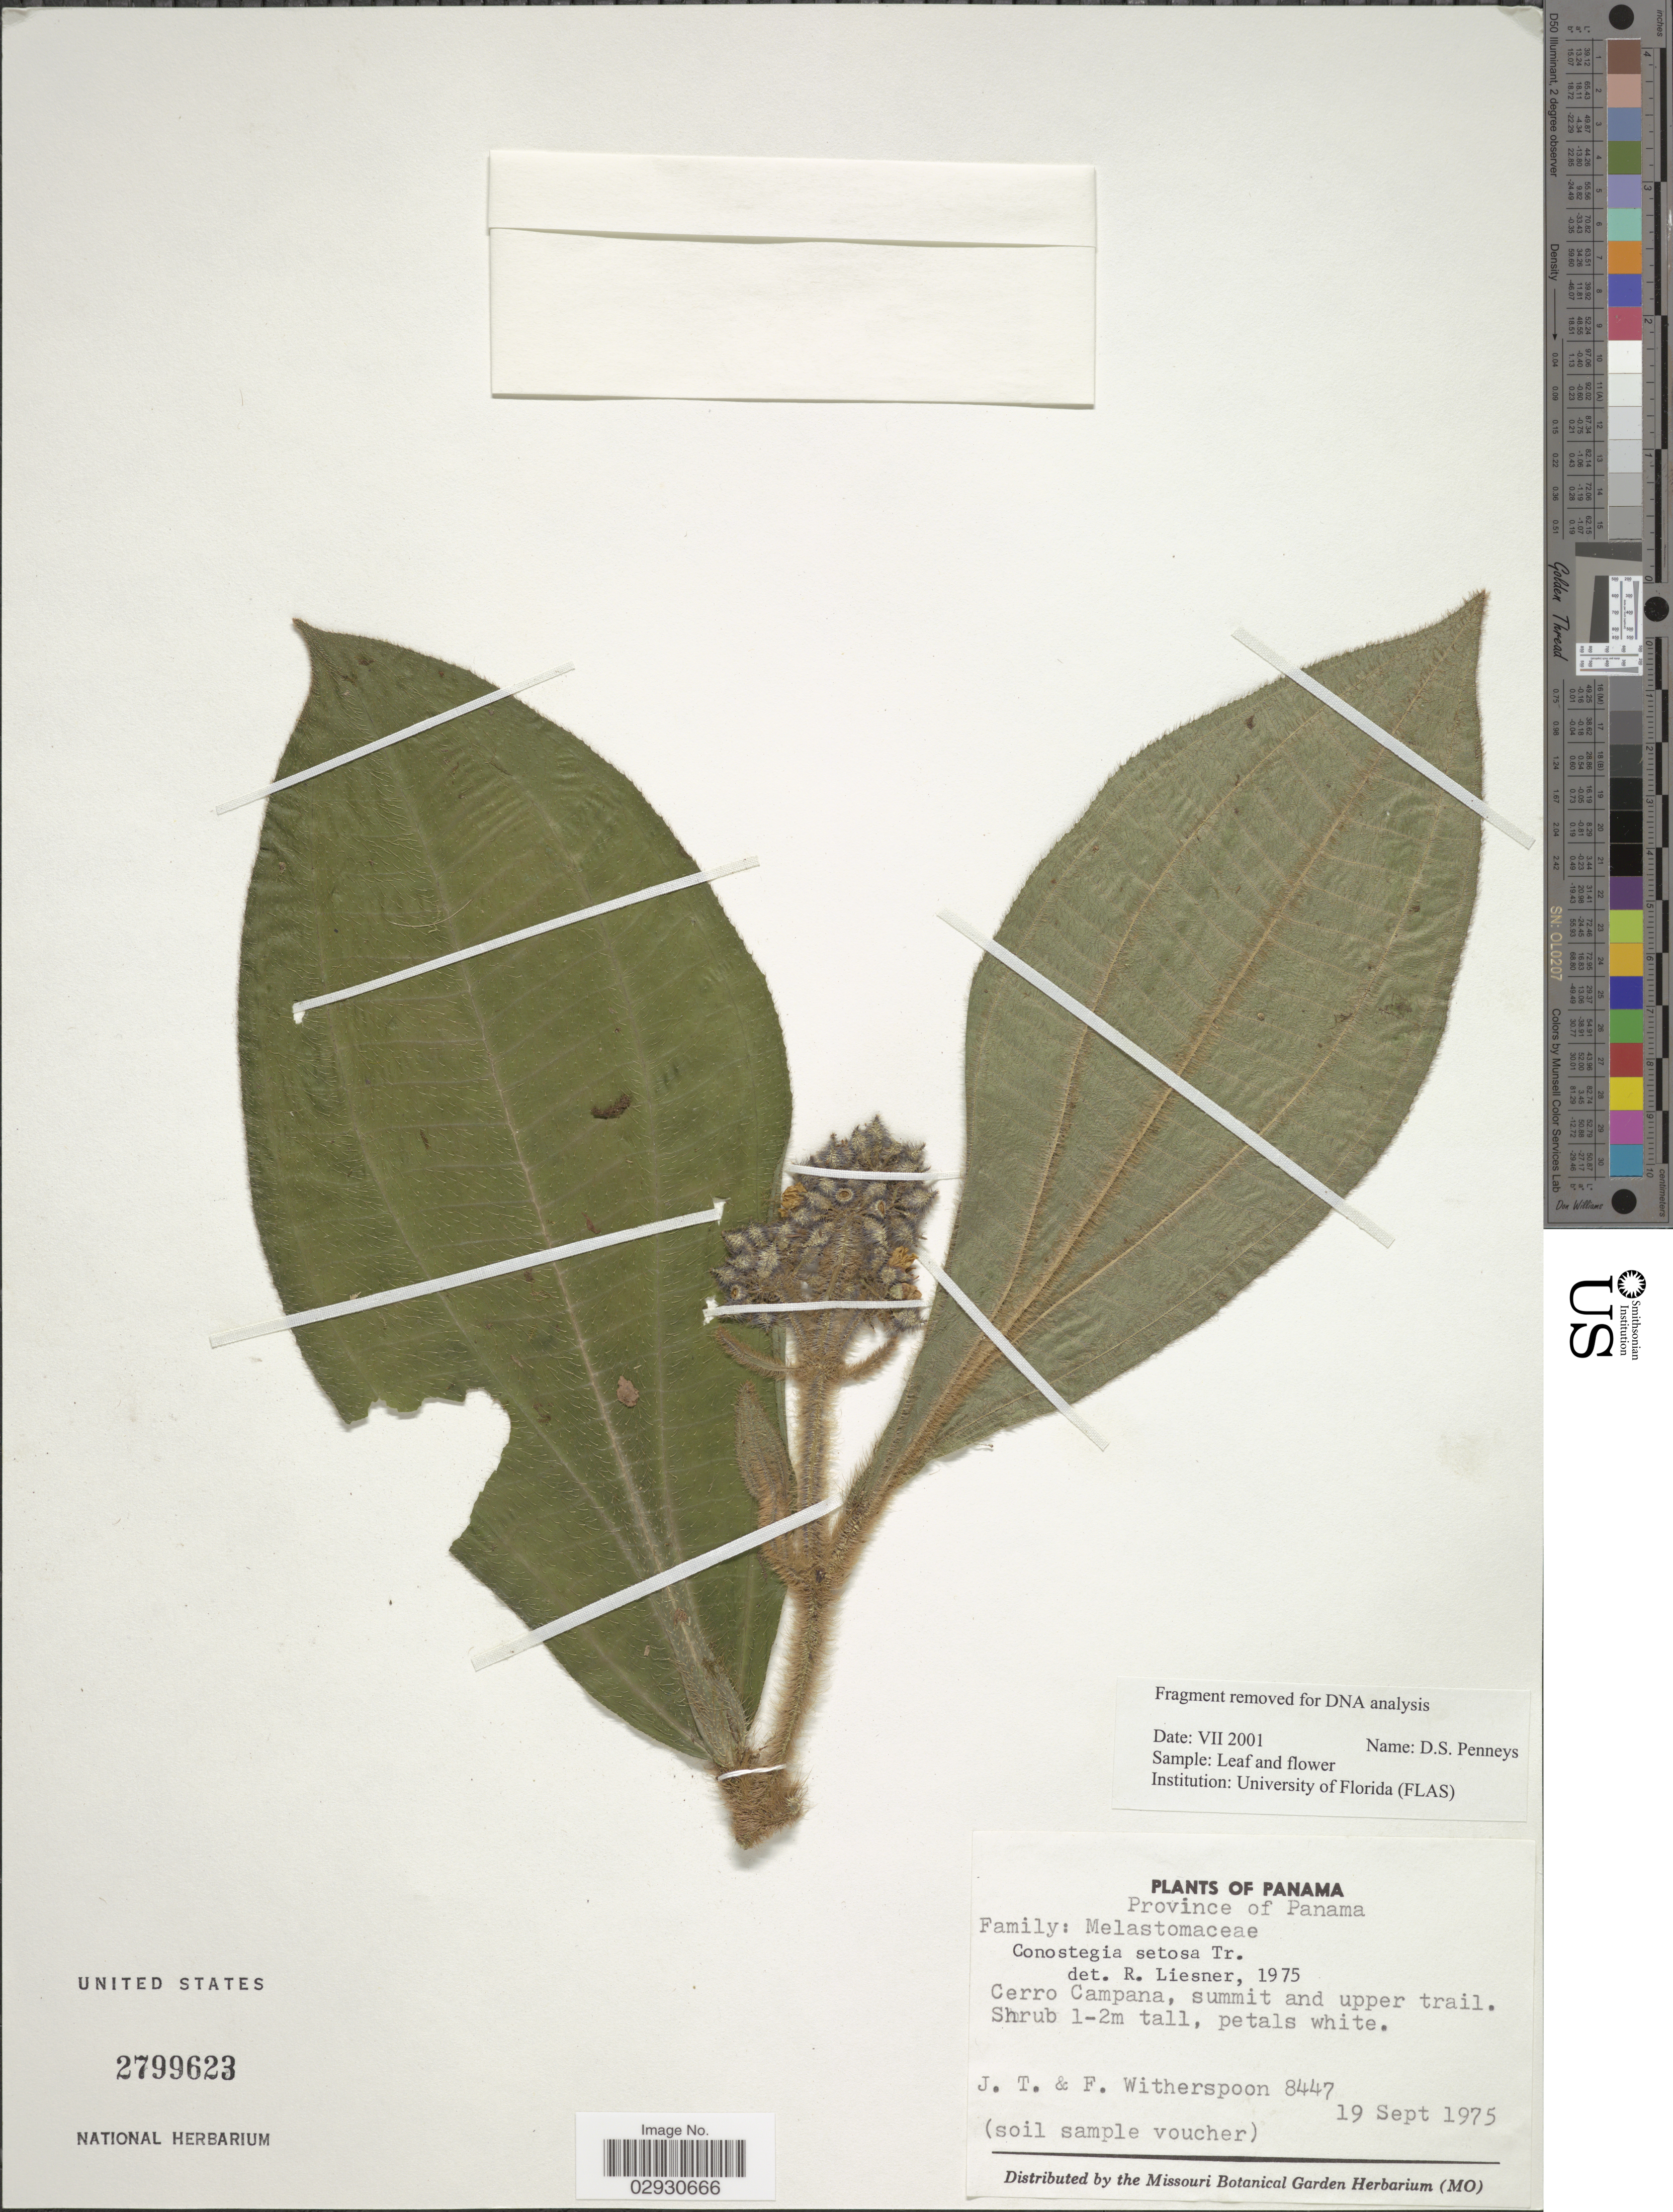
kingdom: Plantae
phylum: Tracheophyta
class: Magnoliopsida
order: Myrtales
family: Melastomataceae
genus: Conostegia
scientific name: Conostegia setosa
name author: Triana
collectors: J. Witherspoon & F. Witherspoon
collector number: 8447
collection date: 1975-09-19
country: Panama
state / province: Panamá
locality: Province of Panama. Cerro Campana, summit and upper trail.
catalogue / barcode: US 2799623